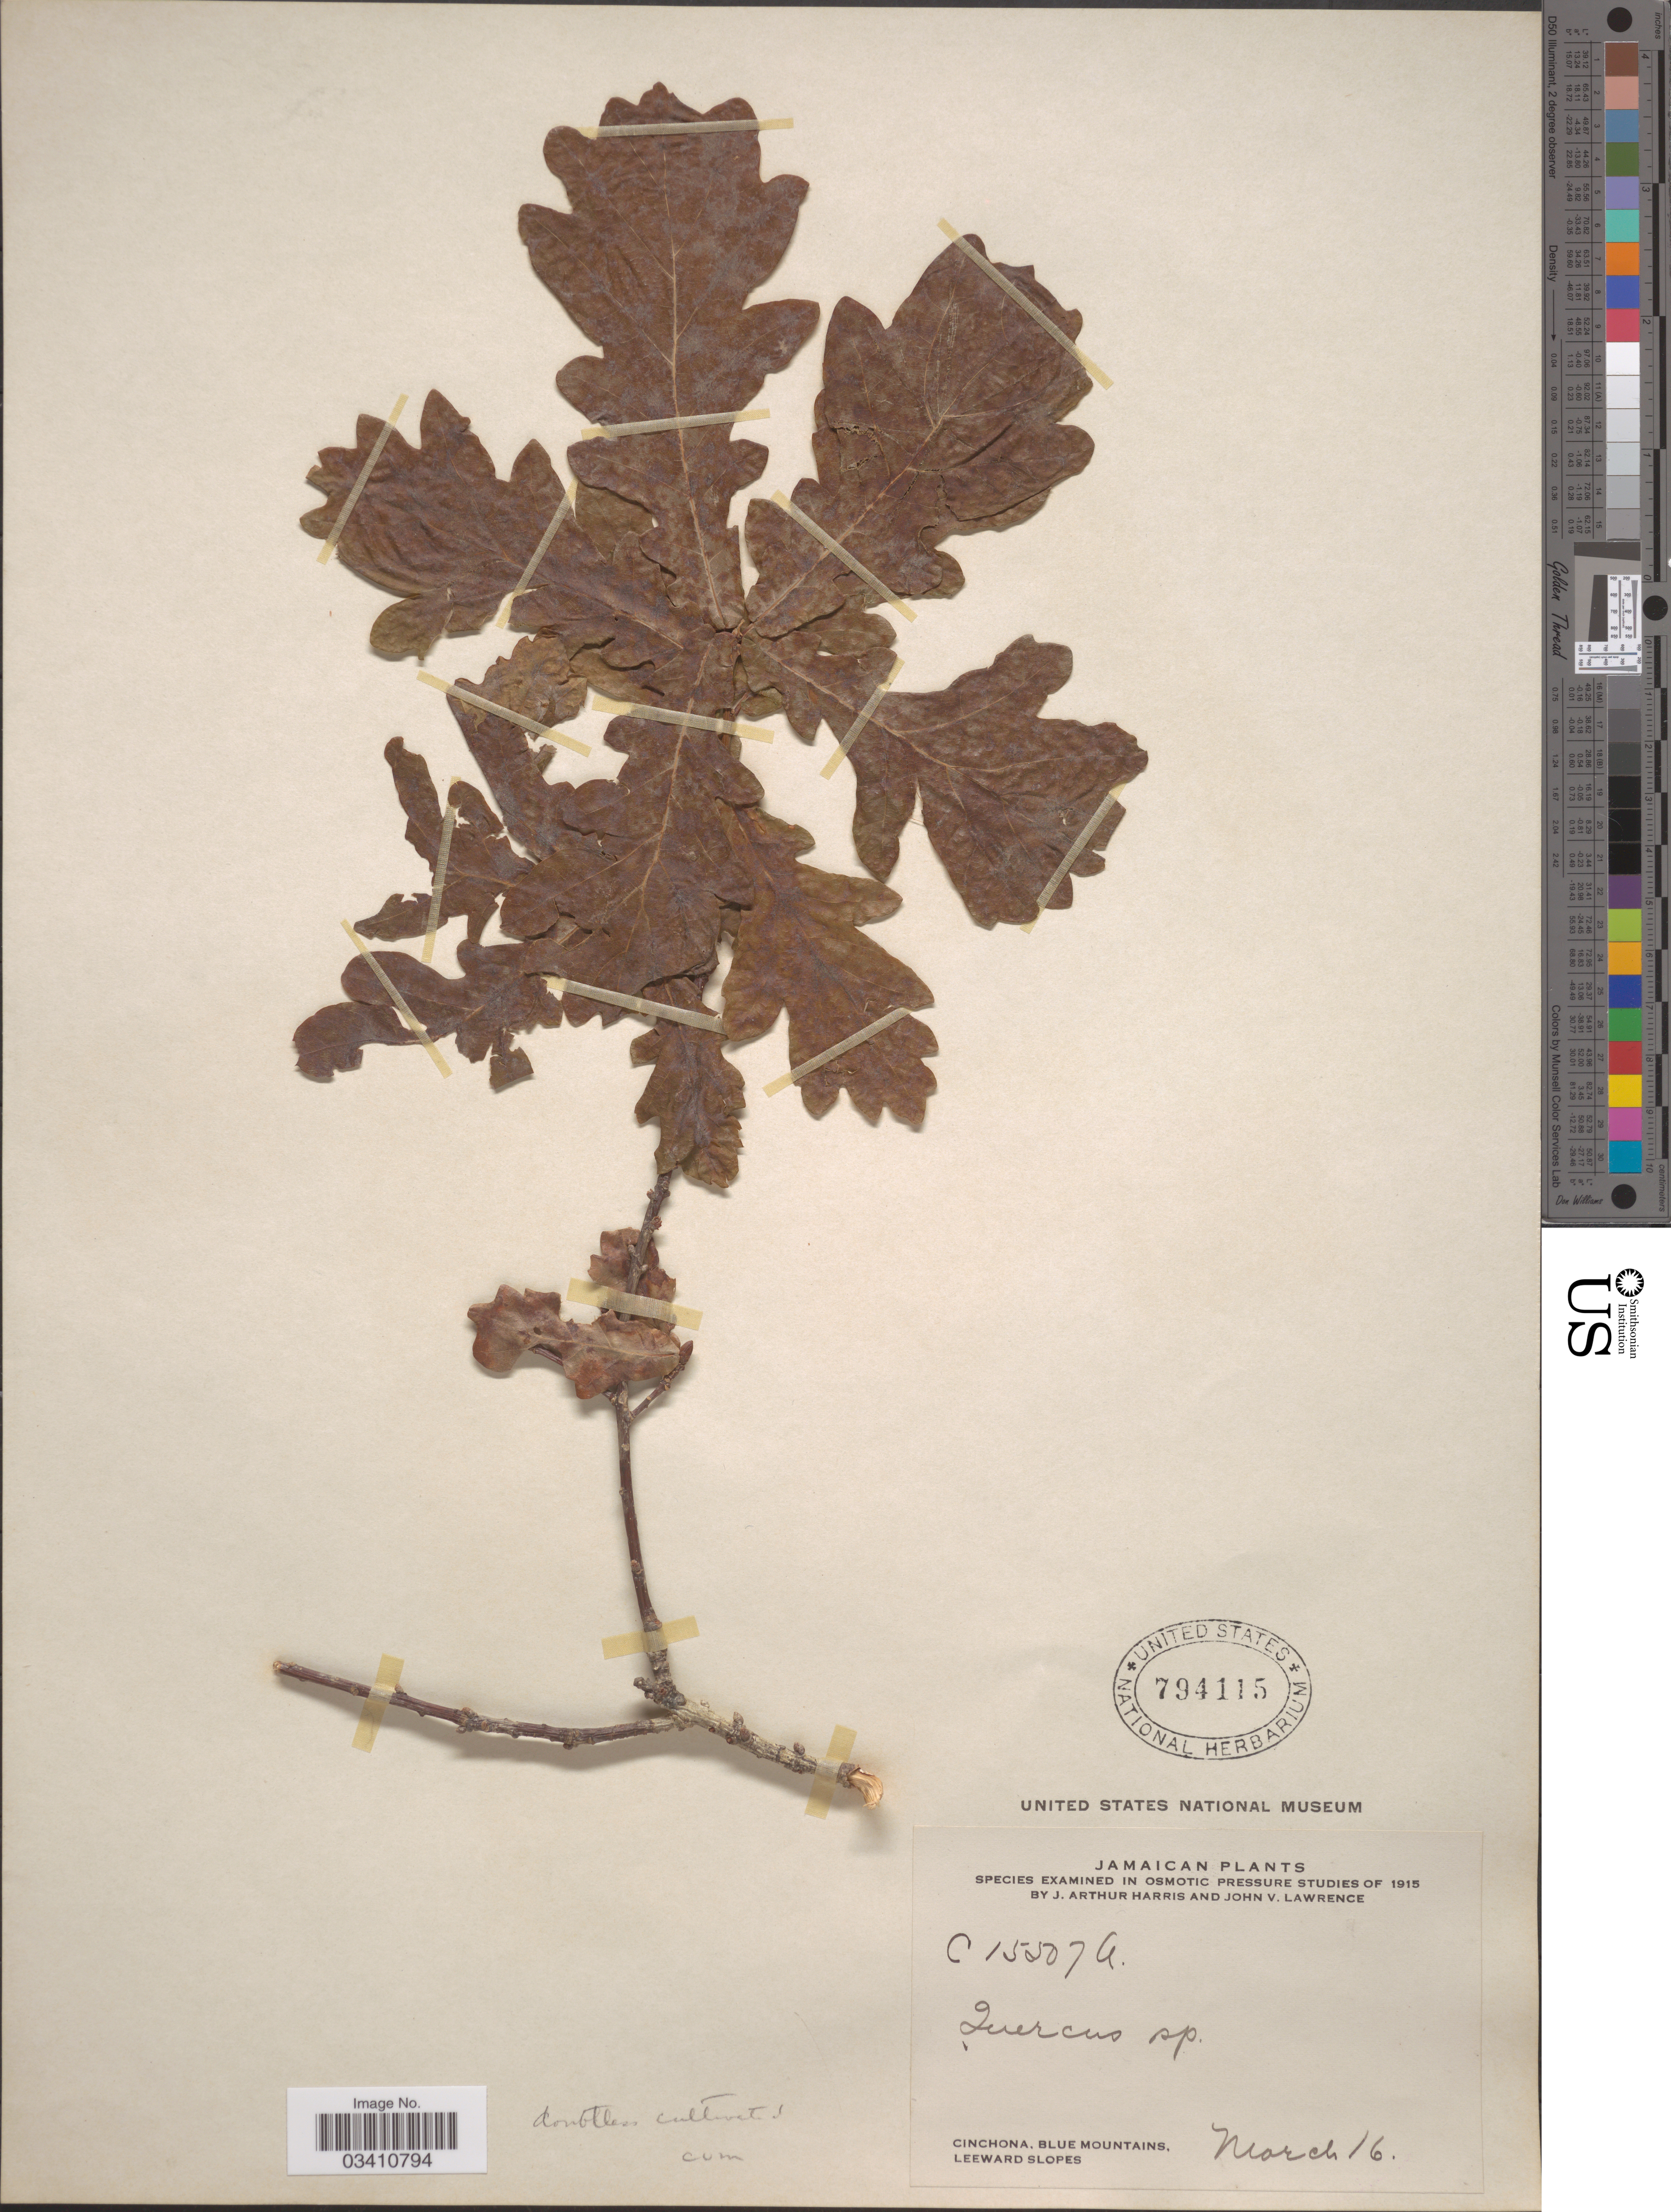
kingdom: Plantae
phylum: Tracheophyta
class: Magnoliopsida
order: Fagales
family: Fagaceae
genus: Quercus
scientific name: Quercus sp.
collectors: J. A. Harris & J. Lawrence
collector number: C15507A*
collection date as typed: Transcribed d/m/y: /3/16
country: Jamaica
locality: Cinchona, Blue Mountains. Leeward Slopes.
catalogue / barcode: US 794115